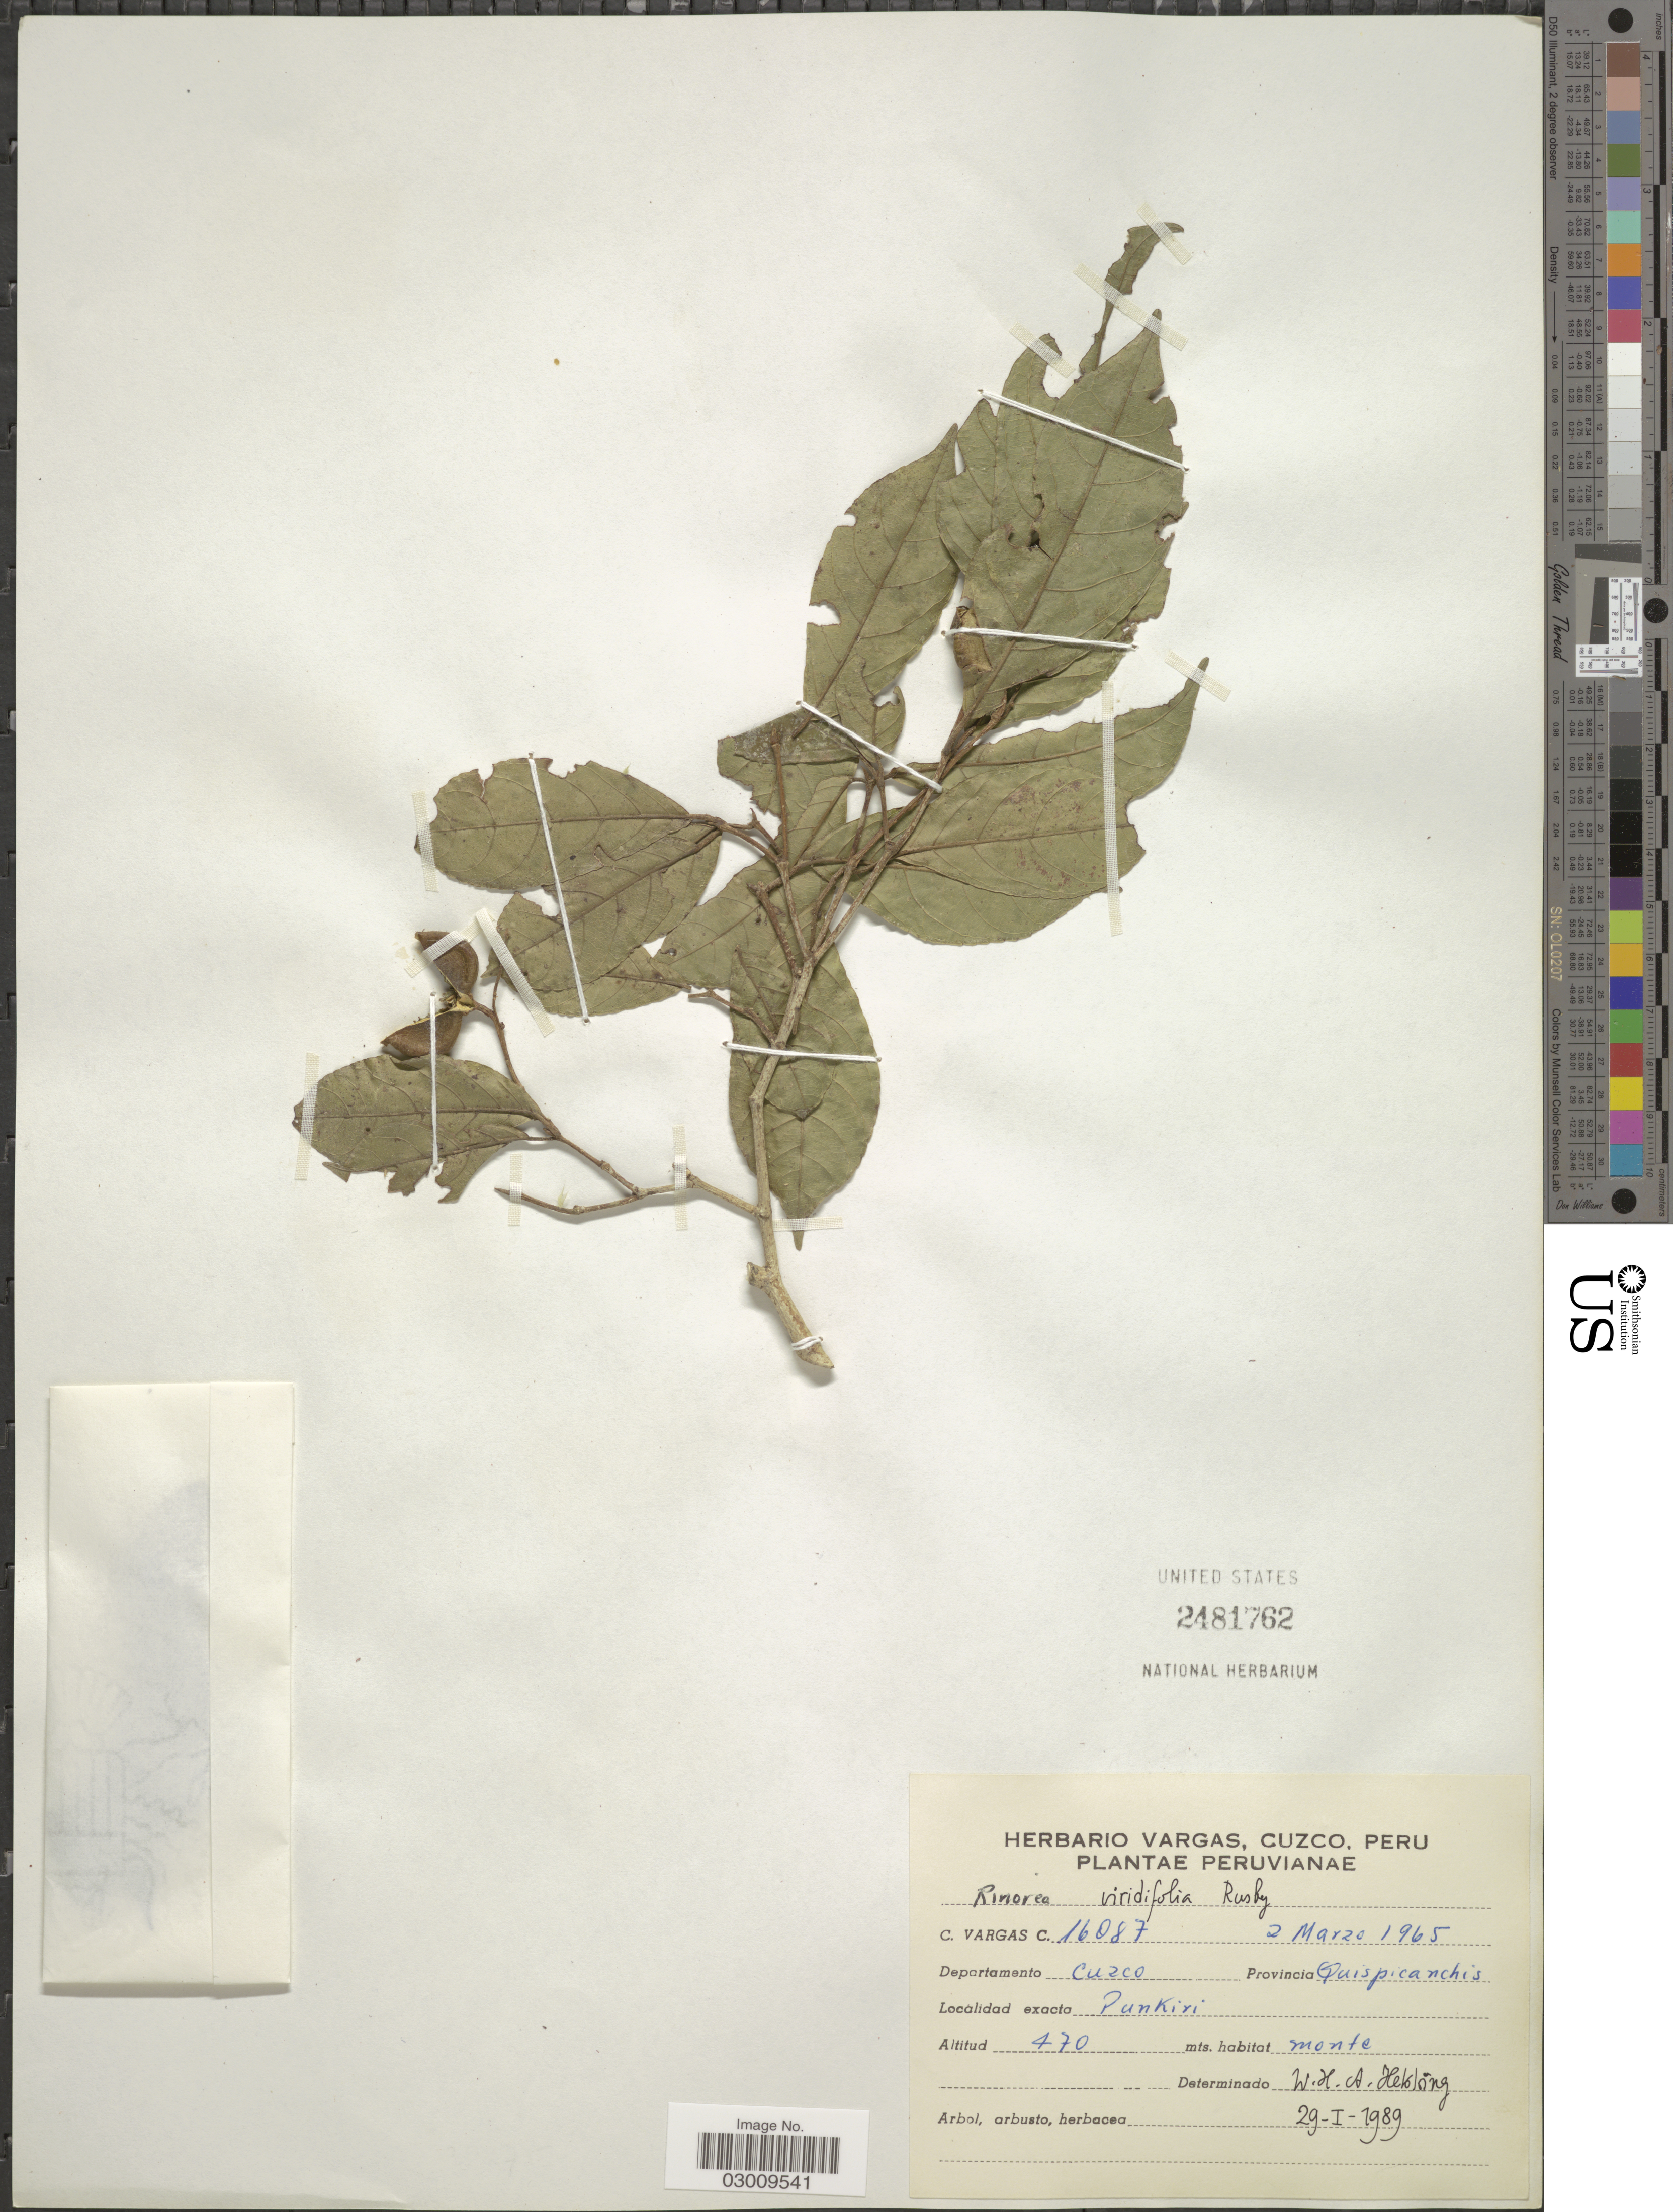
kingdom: Plantae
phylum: Tracheophyta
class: Magnoliopsida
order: Malpighiales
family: Violaceae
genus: Rinorea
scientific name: Rinorea viridifolia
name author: Rusby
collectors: C. Vargas Calderón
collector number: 16087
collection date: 1965-03-02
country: Peru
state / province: Cusco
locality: Departamento Cuzco. Provincia Quispicanchis. Punkiri.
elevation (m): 470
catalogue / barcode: US 2481762